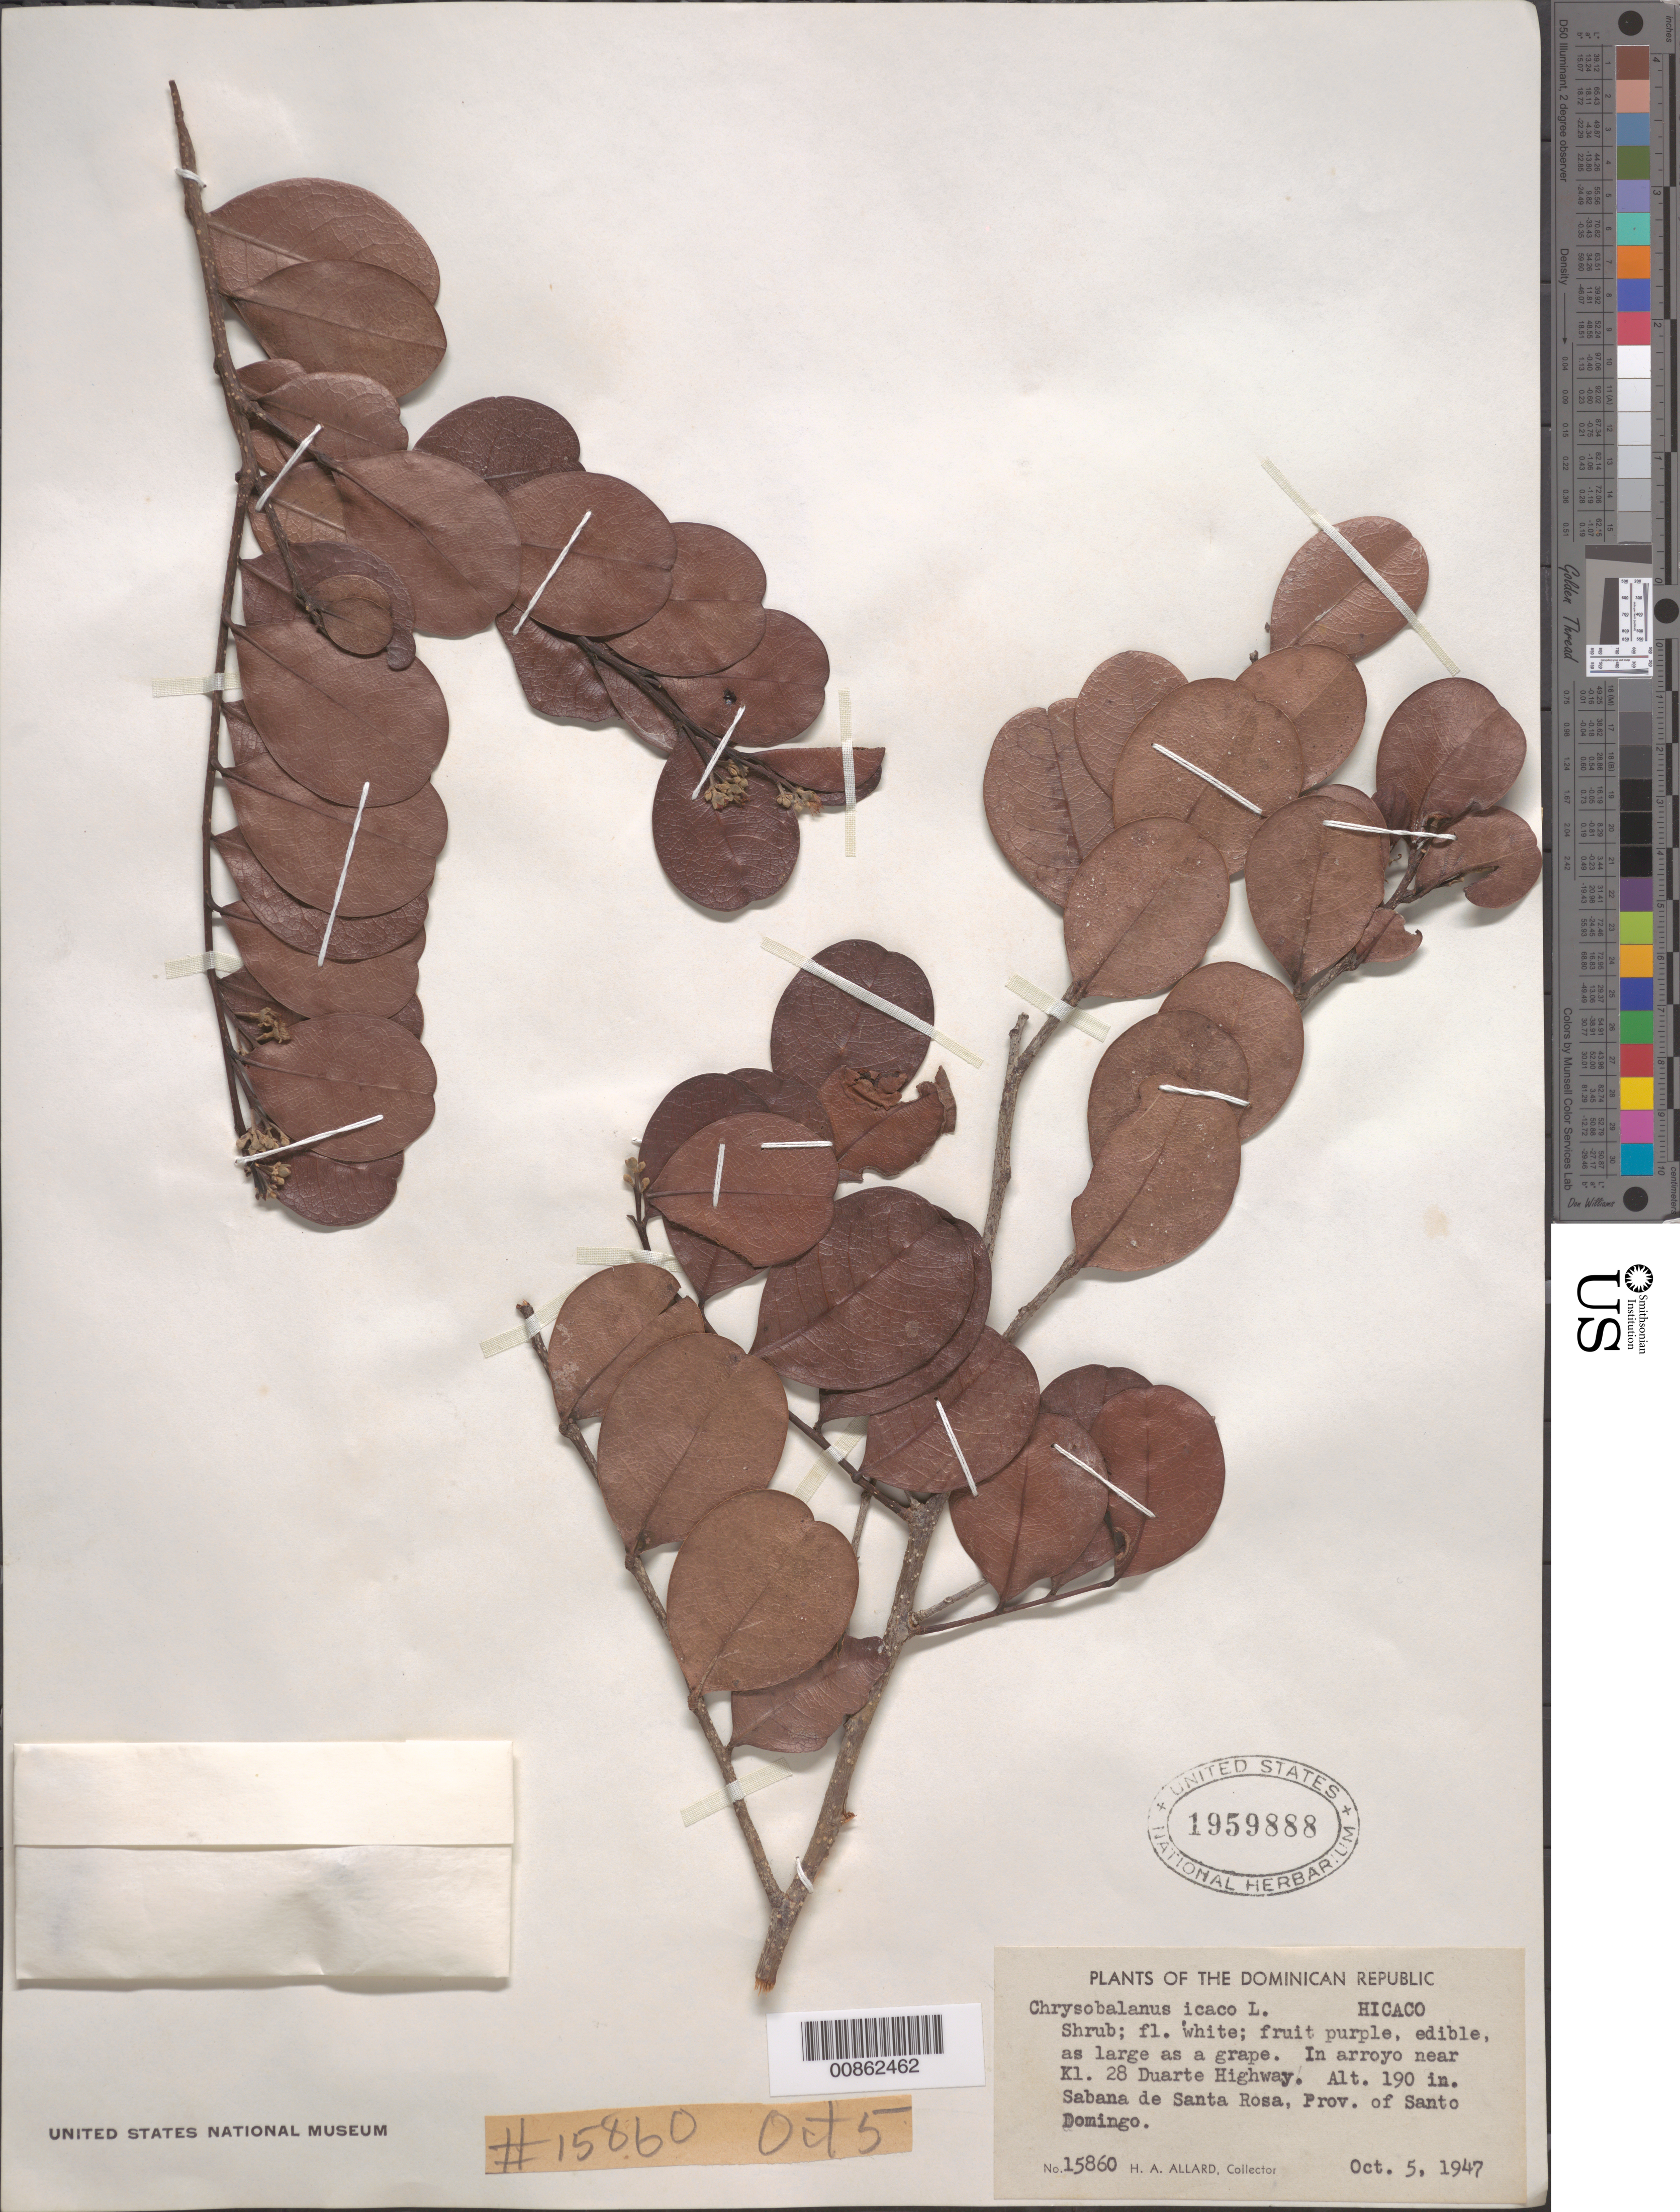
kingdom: Plantae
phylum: Tracheophyta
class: Magnoliopsida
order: Malpighiales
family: Chrysobalanaceae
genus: Chrysobalanus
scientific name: Chrysobalanus icaco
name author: L.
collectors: H. A. Allard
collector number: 15860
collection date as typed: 05 Oct 1947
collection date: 1947-10-05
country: Dominican Republic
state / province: Distrito Nacional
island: Hispaniola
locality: Near Km 28 Duarte Highway. Sabana de Santa Rosa, Prov. of Santo Domingo (obsolete).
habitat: In arroyo.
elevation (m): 190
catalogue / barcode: US 1959888